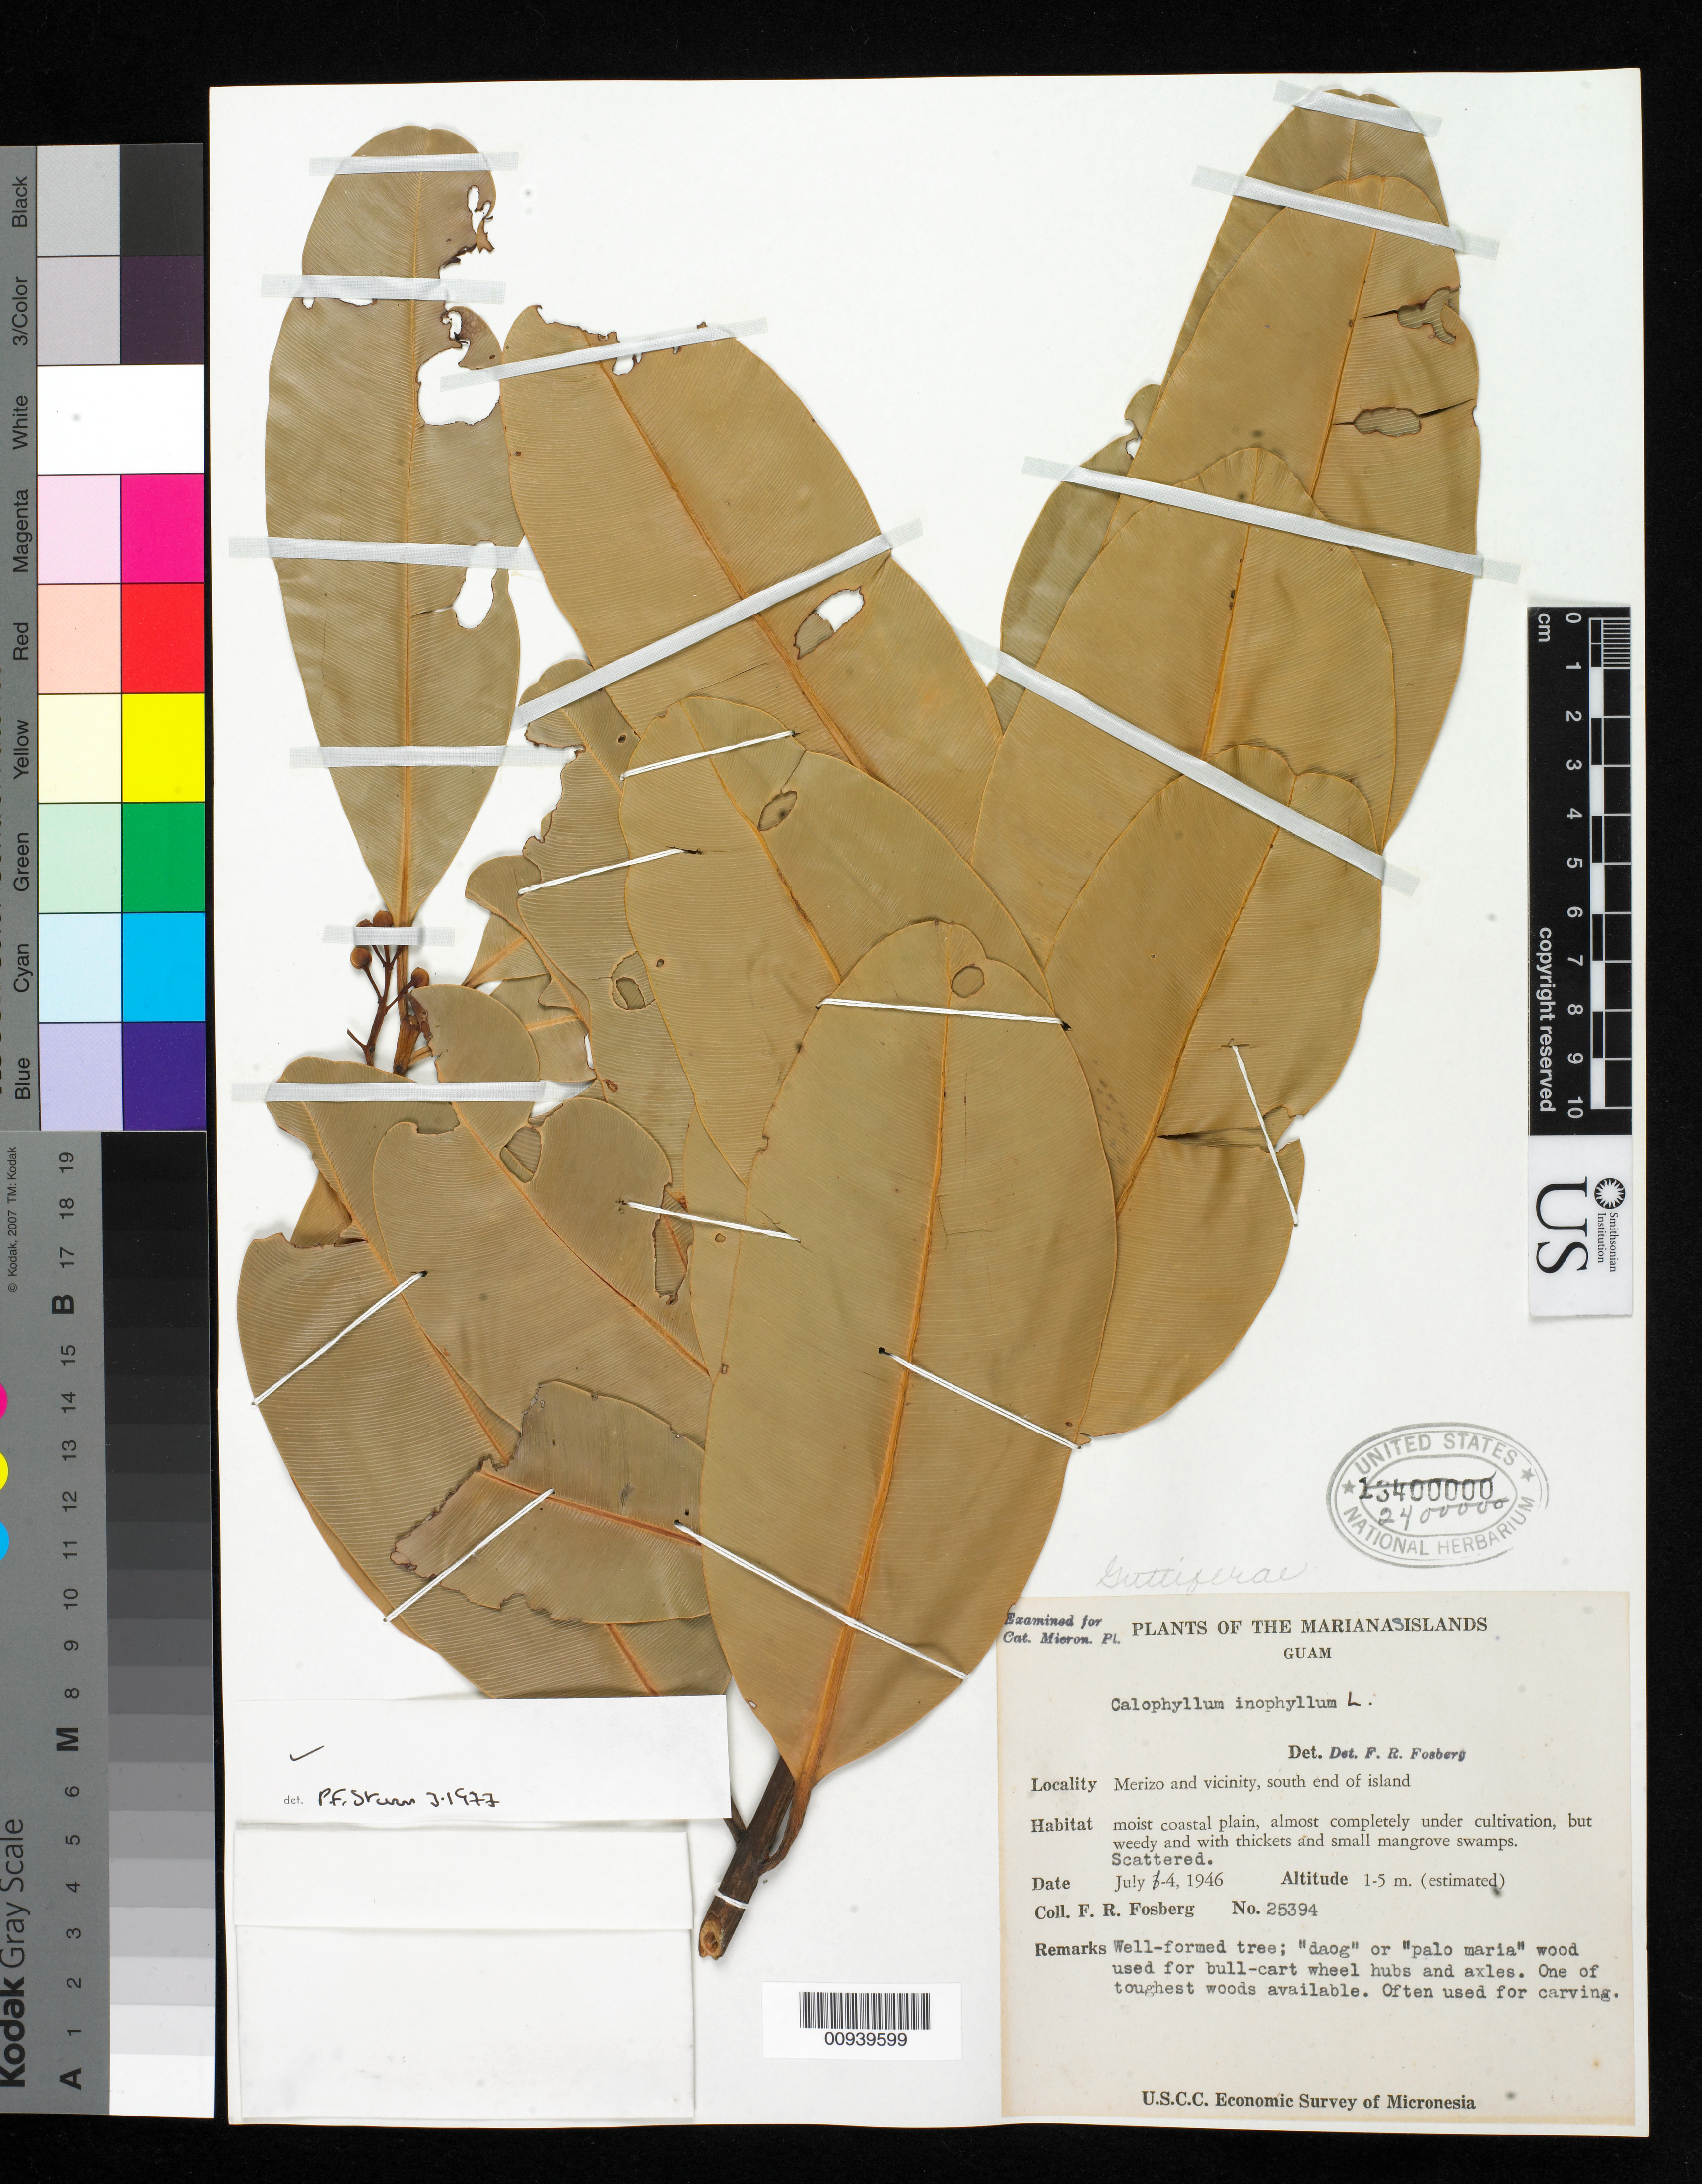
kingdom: Plantae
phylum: Tracheophyta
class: Magnoliopsida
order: Malpighiales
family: Calophyllaceae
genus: Calophyllum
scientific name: Calophyllum inophyllum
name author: L.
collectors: F. R. Fosberg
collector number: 25394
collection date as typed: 19 Aug 1946 to 21 Aug 1946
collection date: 1946-08-19/1946-08-21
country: Micronesia, Federated States of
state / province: Kosrae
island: Kosrae [Kusaie]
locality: Lele Island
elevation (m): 1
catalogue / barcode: US 2400000